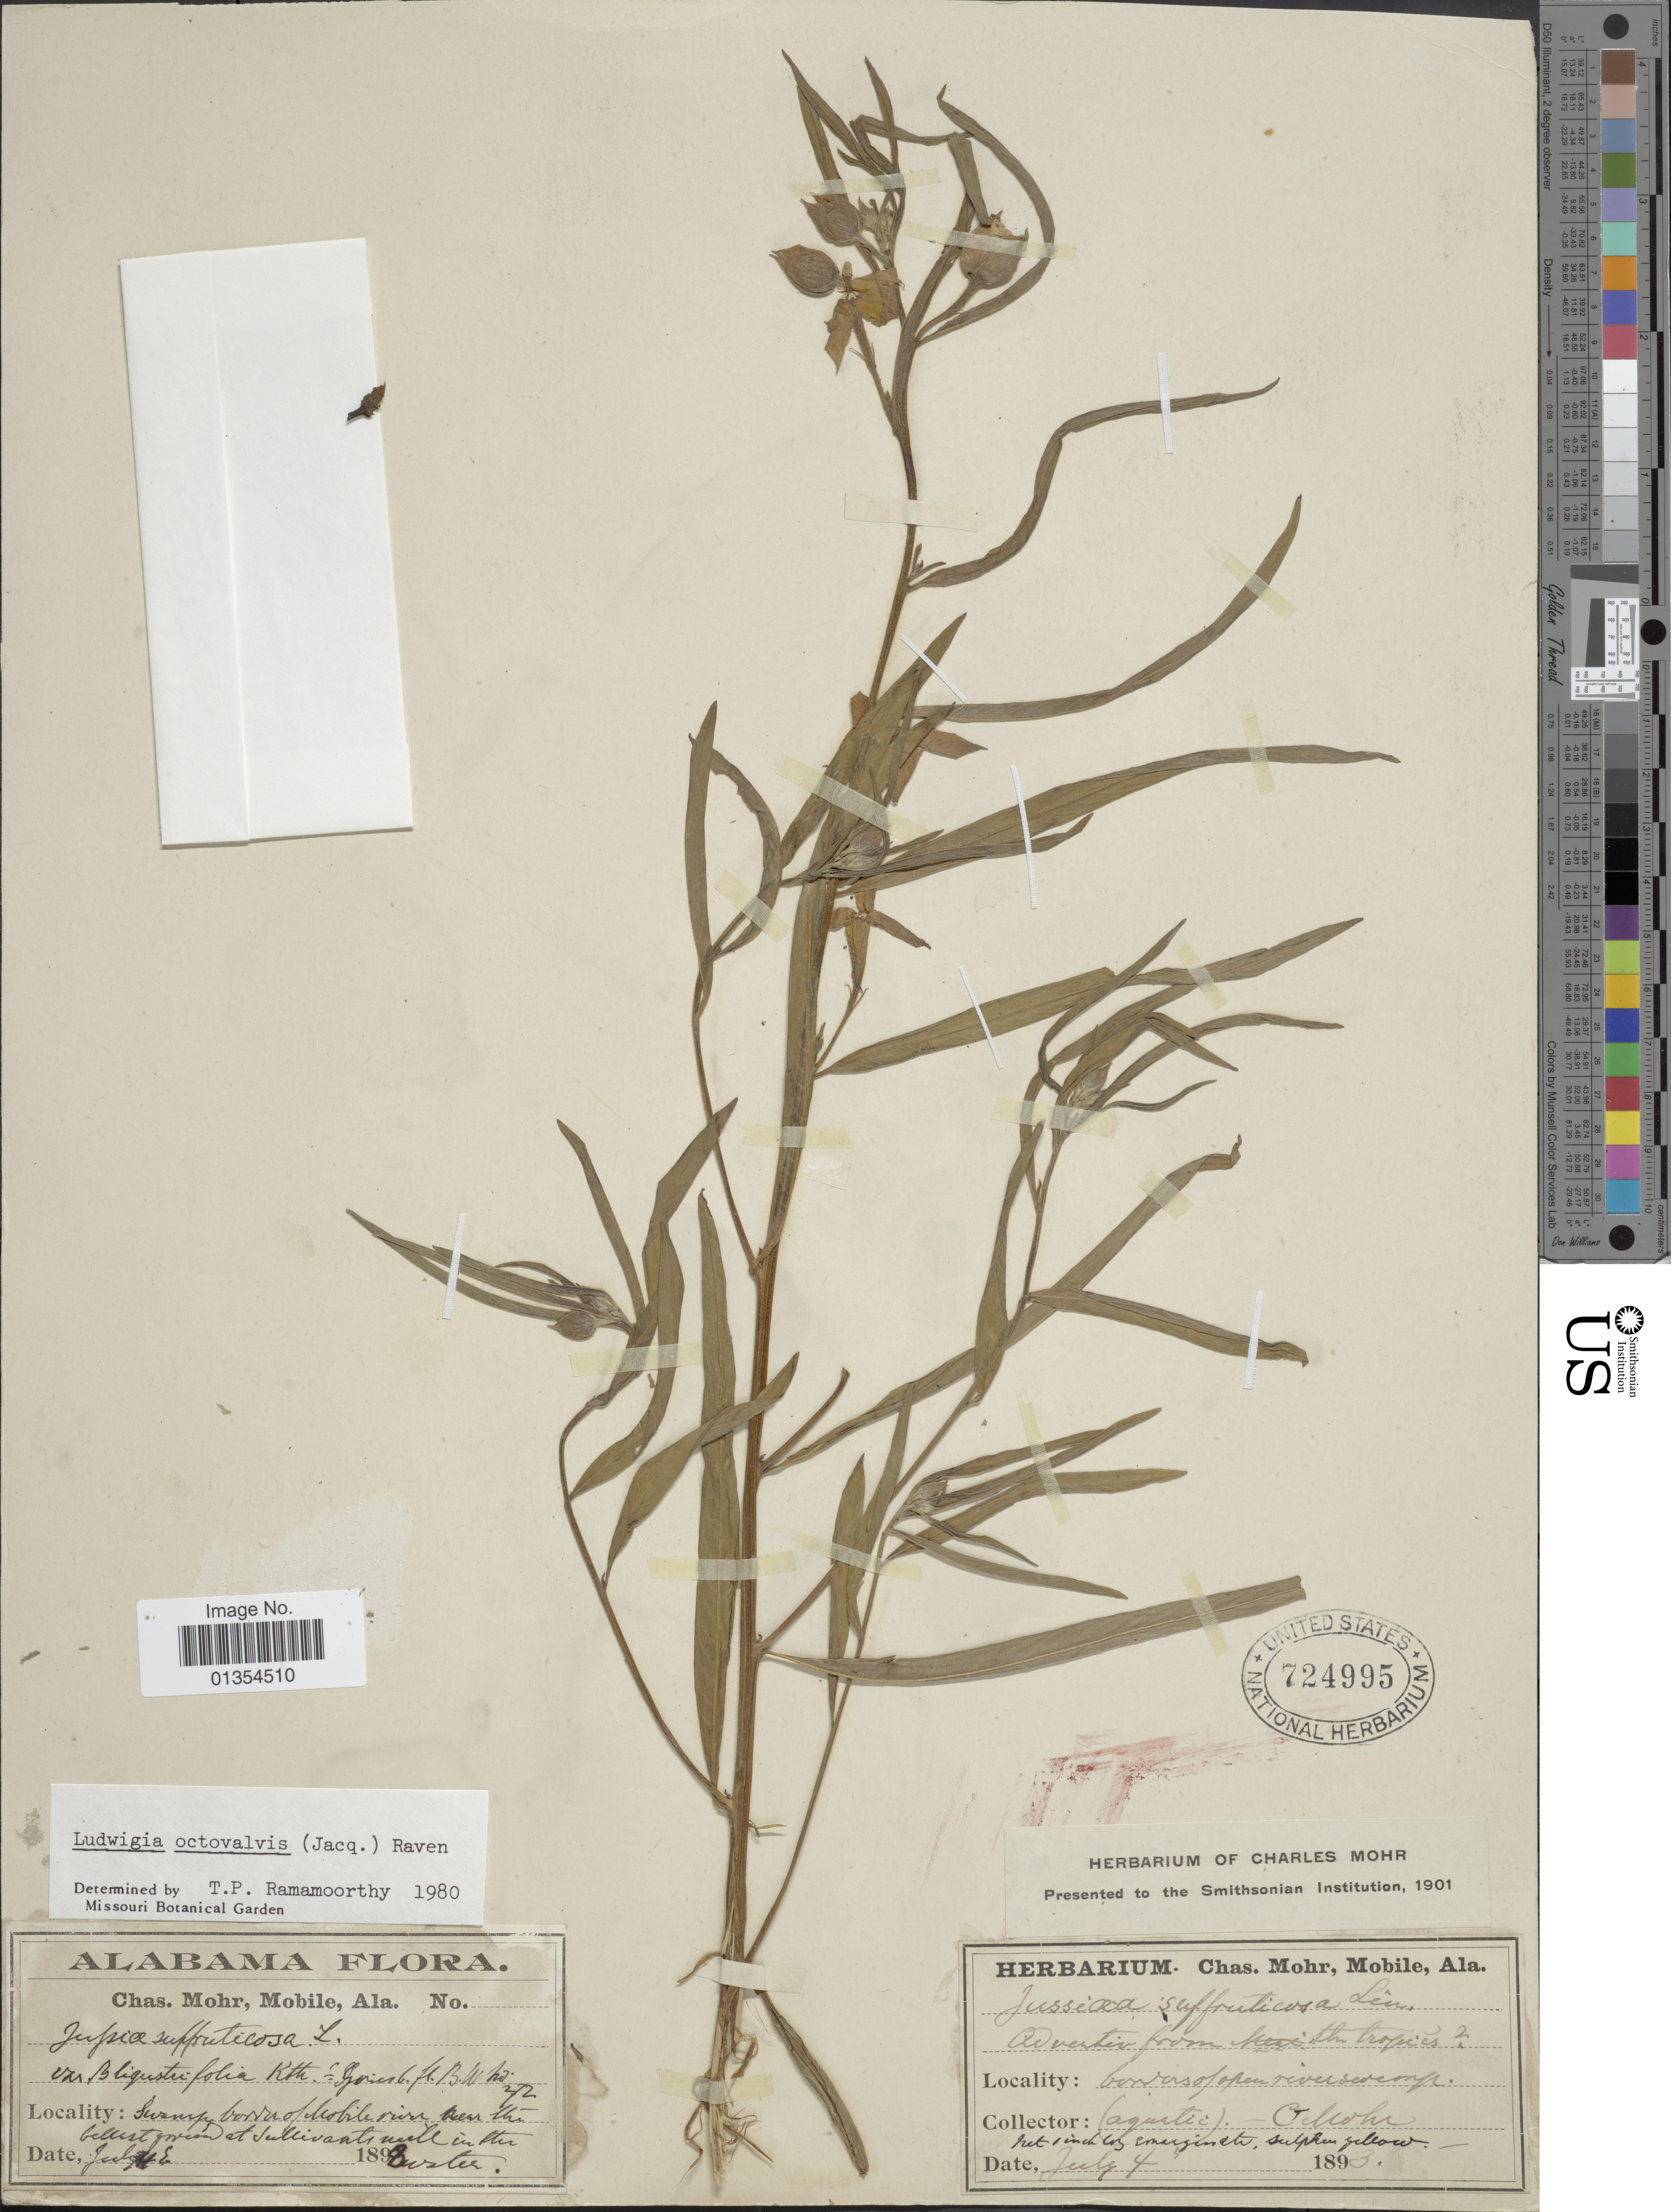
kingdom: Plantae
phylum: Tracheophyta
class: Magnoliopsida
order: Myrtales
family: Onagraceae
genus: Ludwigia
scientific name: Ludwigia octovalvis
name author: (Jacq.) P.H. Raven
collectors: C. T. Mohr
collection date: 1893-07-04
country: United States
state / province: Alabama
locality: Borders of open river swamp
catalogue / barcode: US 724995